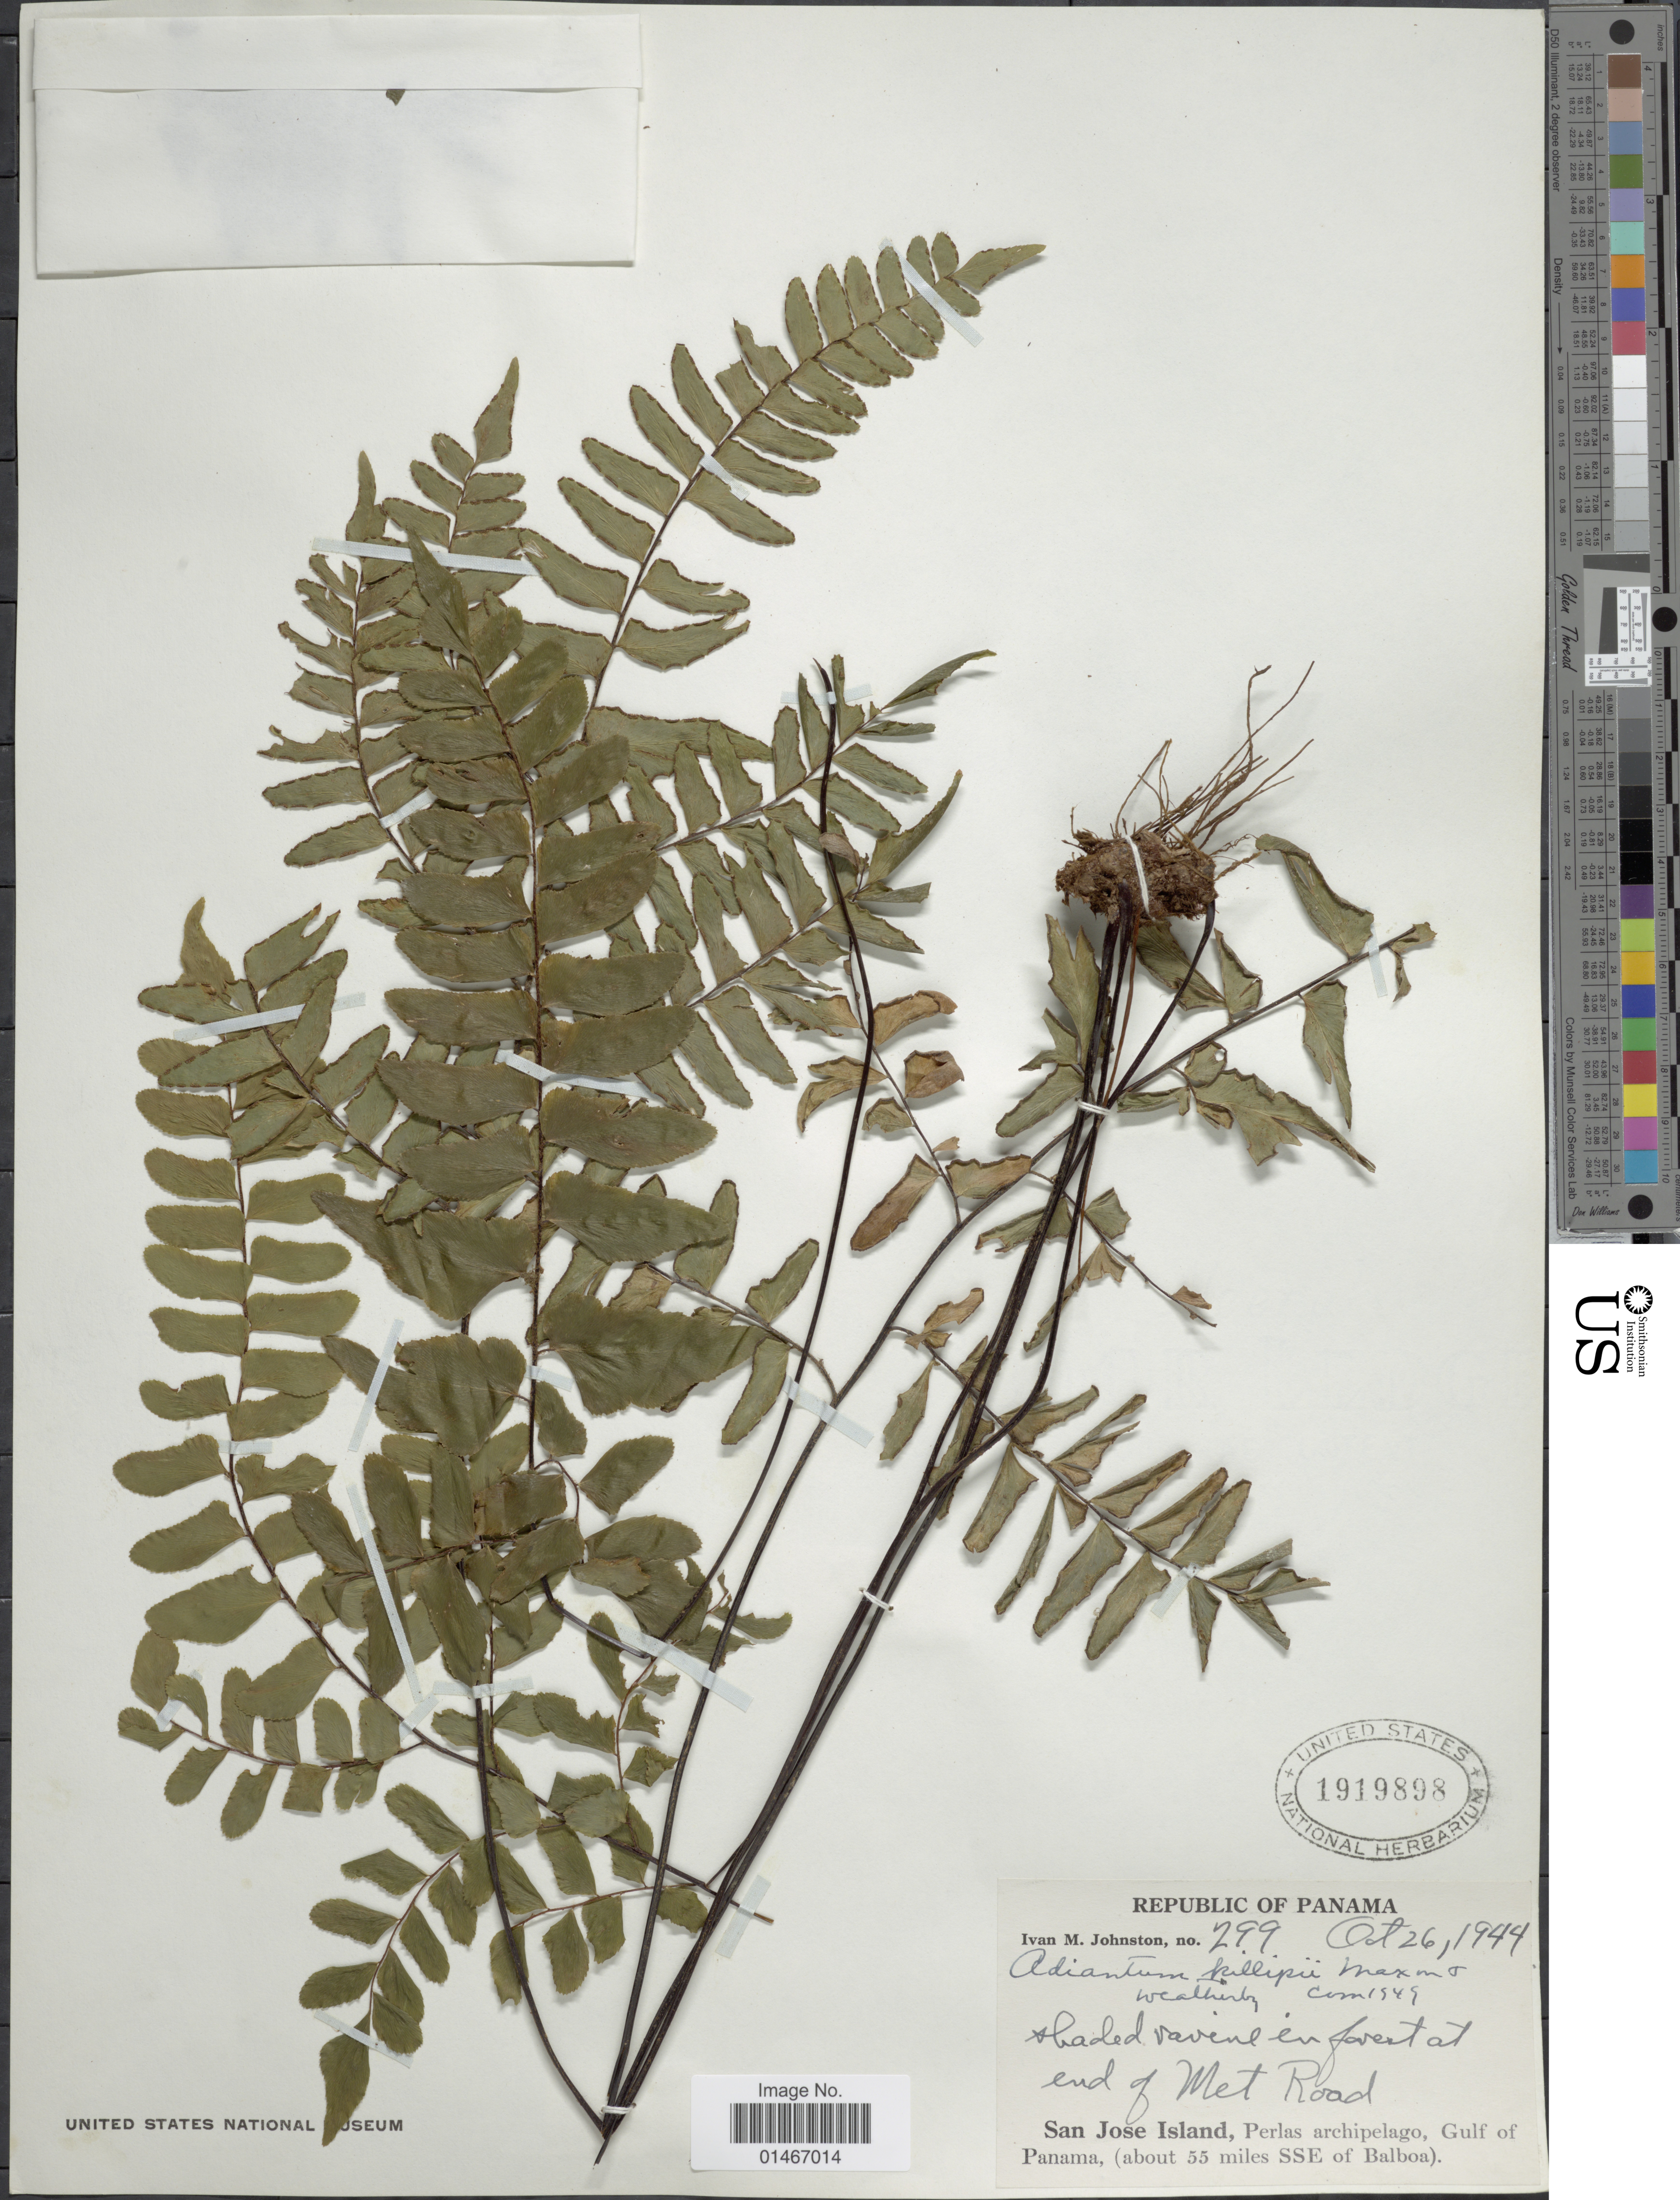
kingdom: Plantae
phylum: Tracheophyta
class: Polypodiopsida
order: Polypodiales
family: Pteridaceae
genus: Adiantum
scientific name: Adiantum killipii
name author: Maxon & Weath.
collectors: I.M. Johnston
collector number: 299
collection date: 1944-10-26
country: Panama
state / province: Panamá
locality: Republic of Panama. End of Met Road. San Jose Island, Perlas archipelago, Gulf of Panama, (about 55 miles SSE of Balboa).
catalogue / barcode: US 1919898